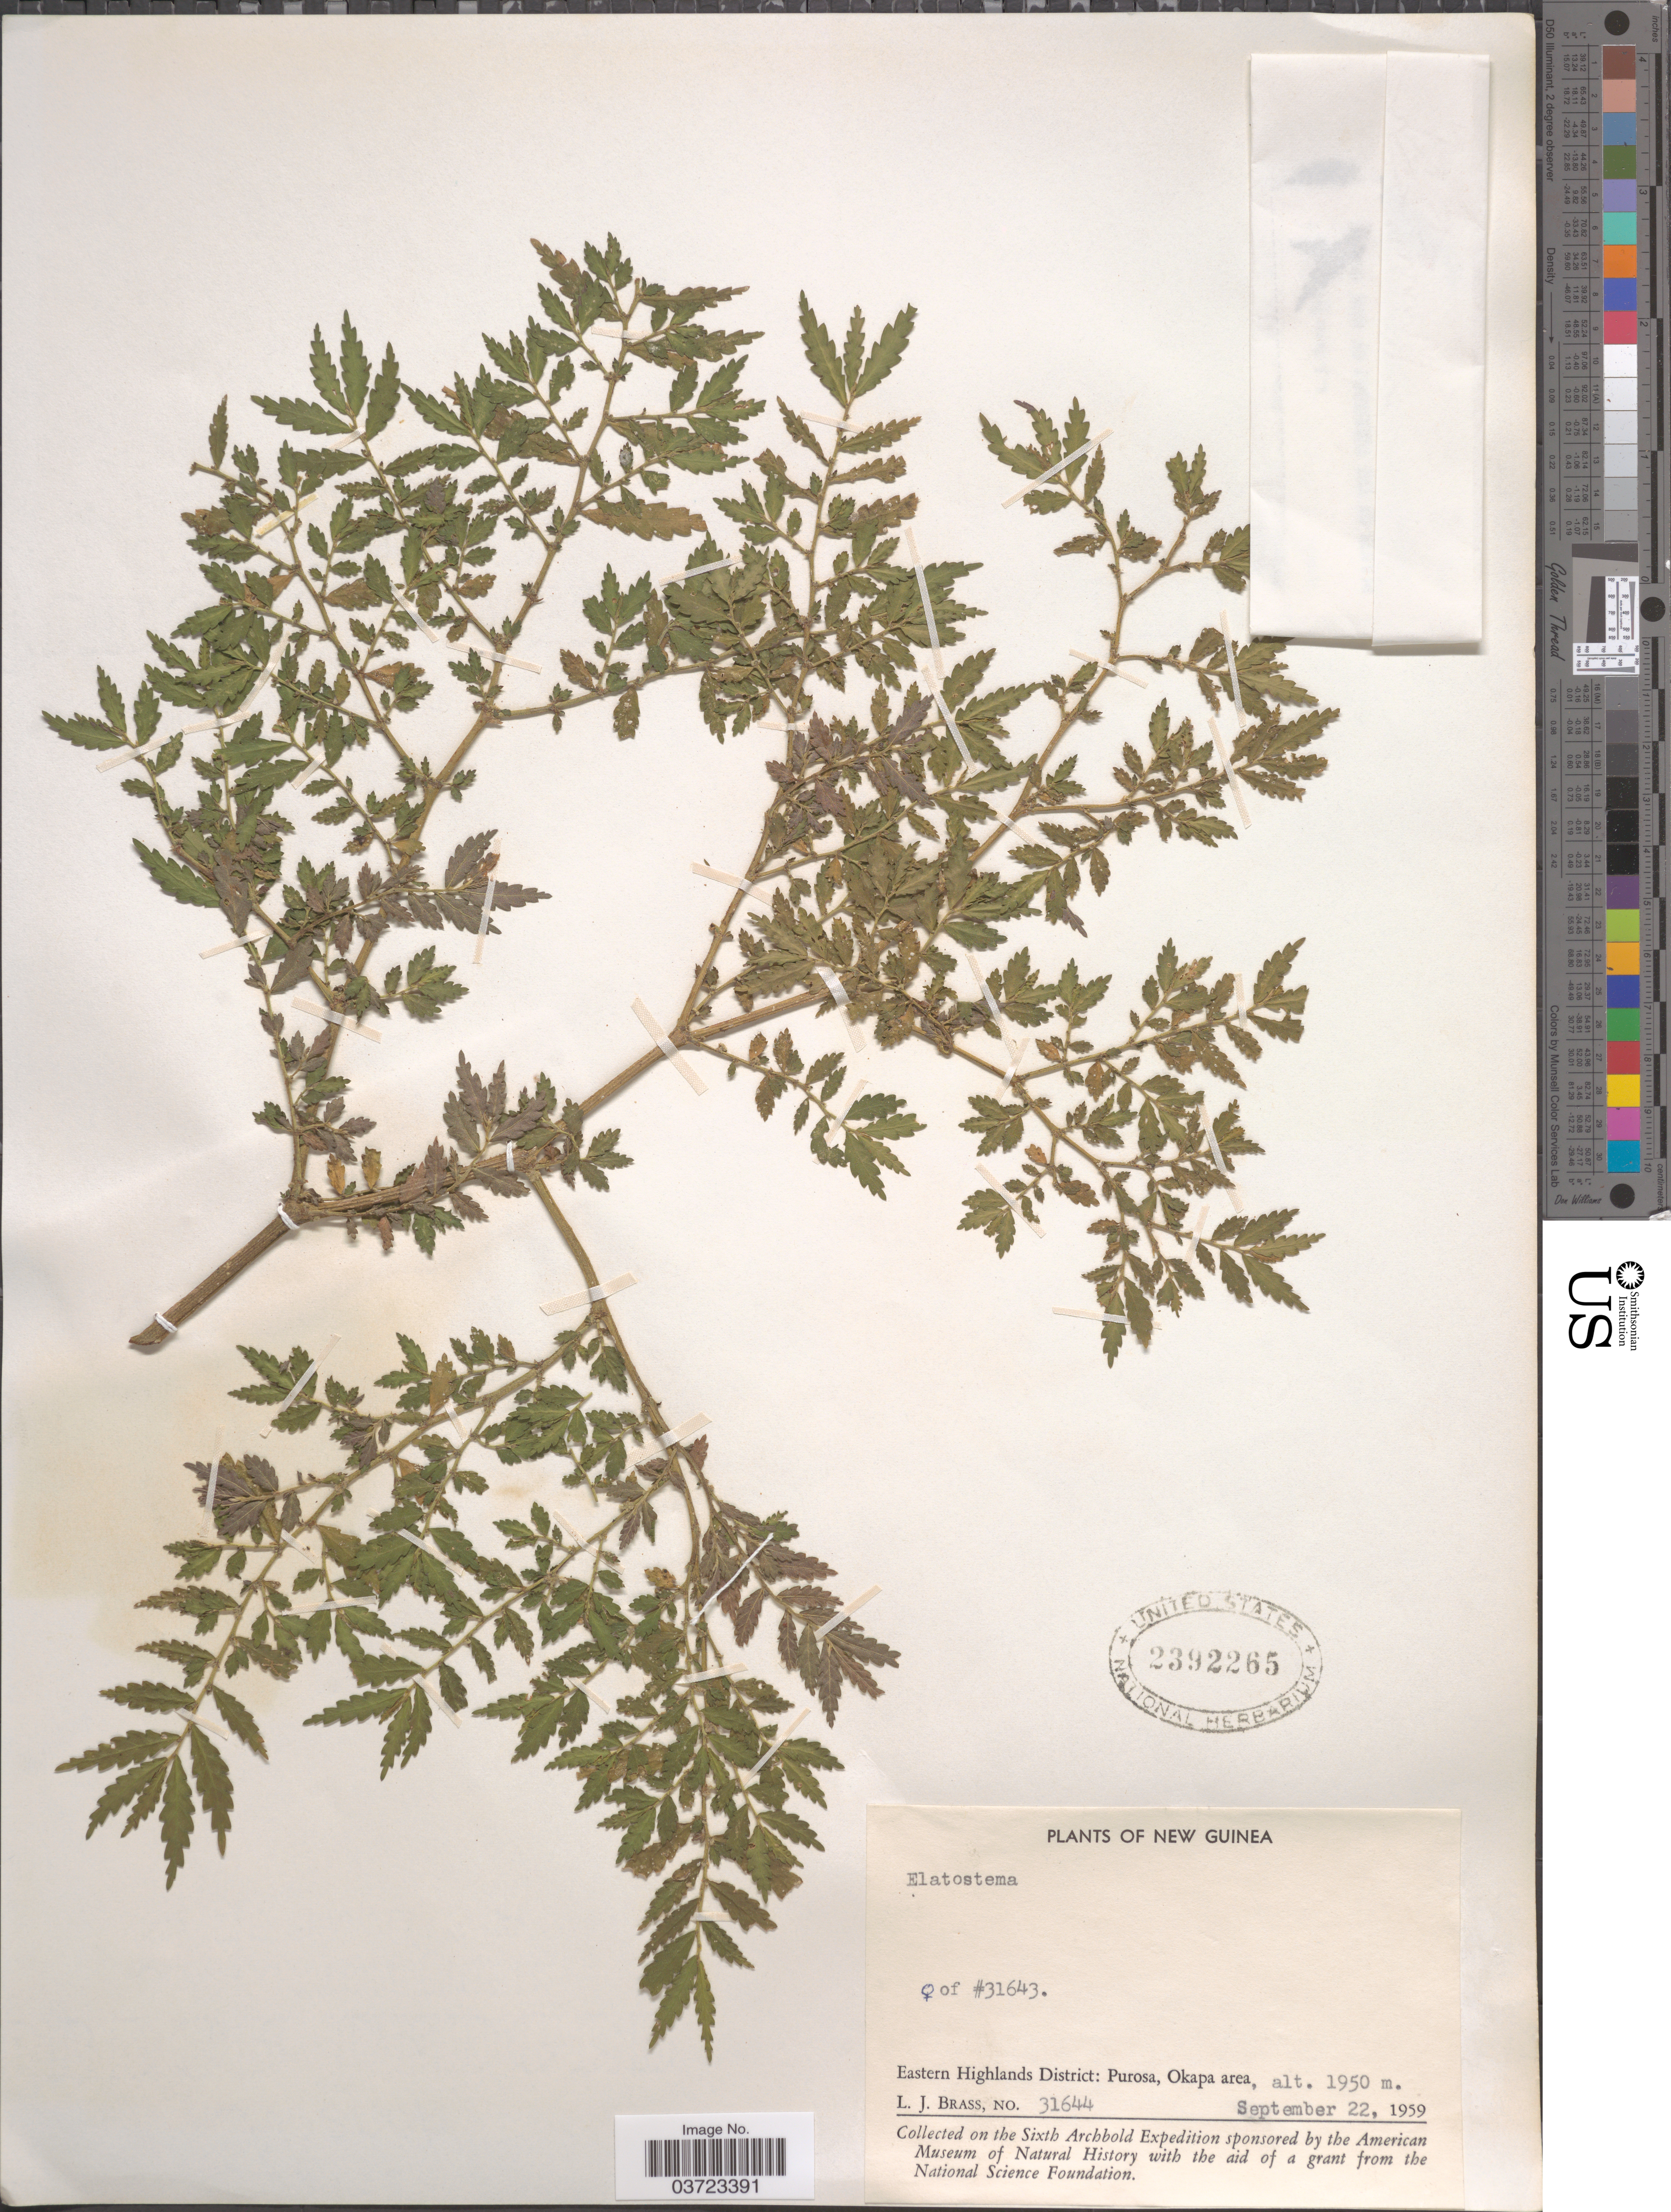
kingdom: Plantae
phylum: Tracheophyta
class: Magnoliopsida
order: Rosales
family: Urticaceae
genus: Elatostema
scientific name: Elatostema sp.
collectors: L. J. Brass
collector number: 31644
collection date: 1959-09-22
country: Papua New Guinea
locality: New Guinea. Eastern Highlands District: Purosa, Okapa area.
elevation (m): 1950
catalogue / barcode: US 2392265